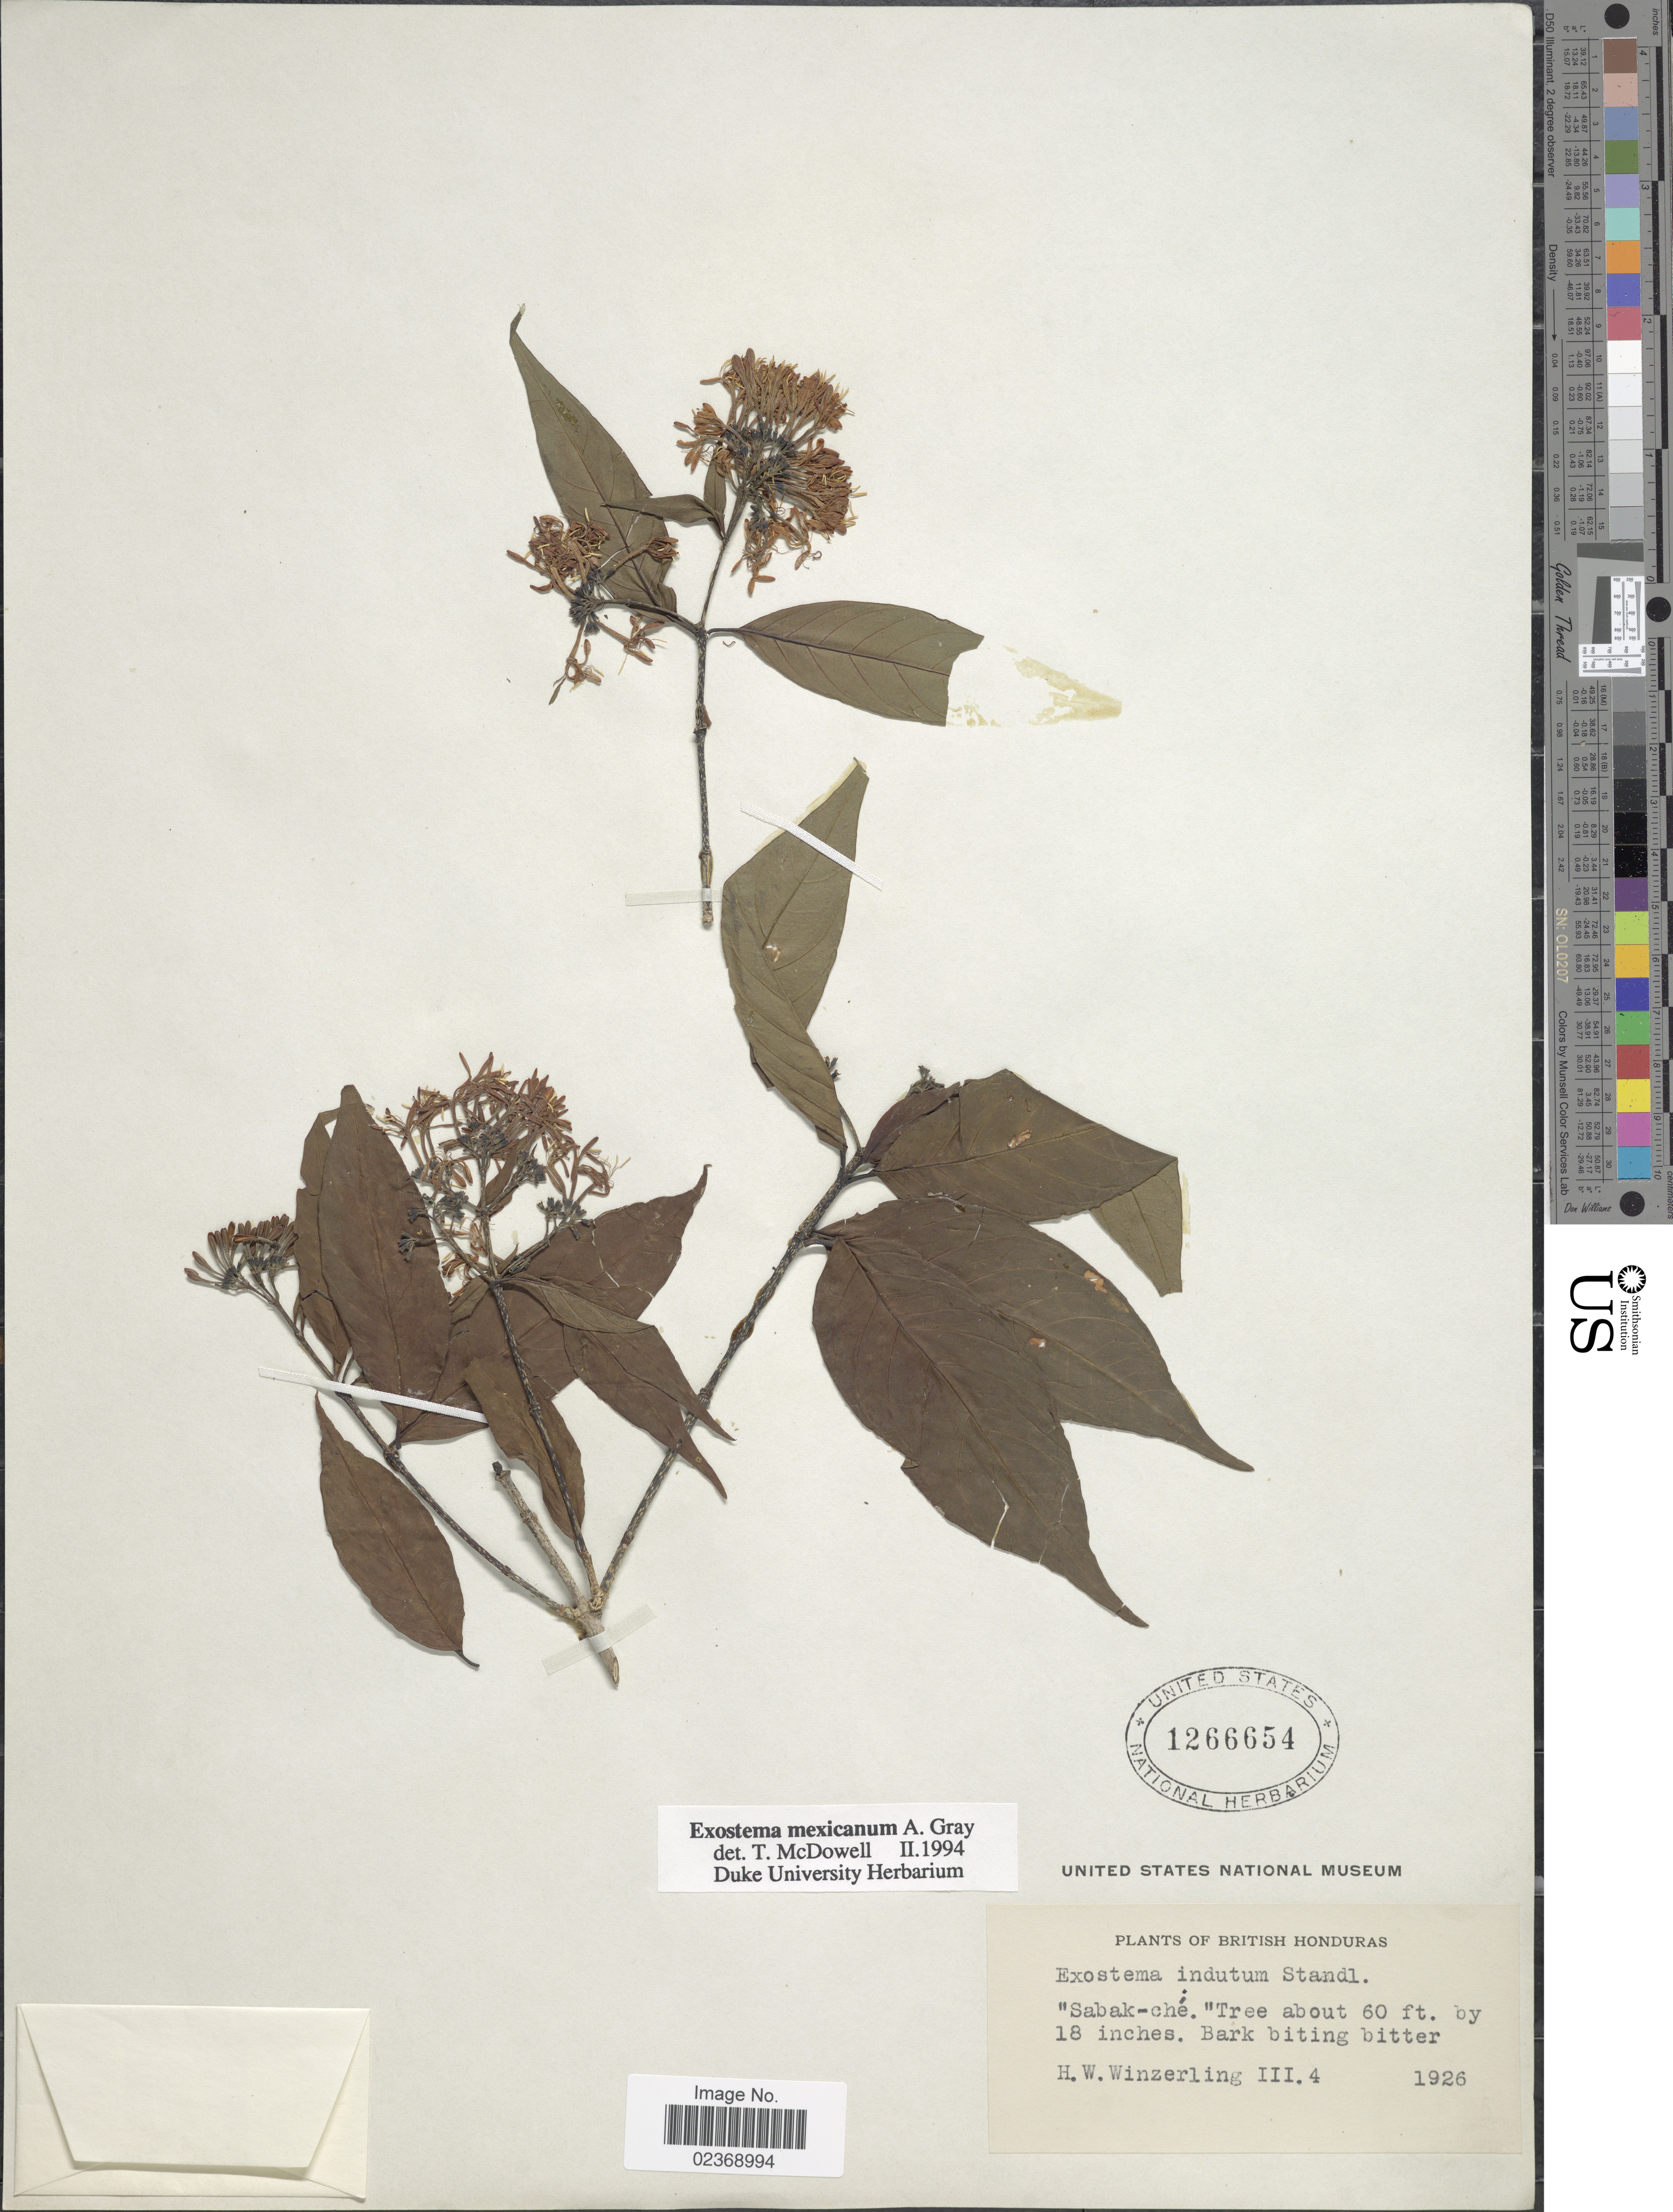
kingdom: Plantae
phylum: Tracheophyta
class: Magnoliopsida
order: Gentianales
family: Rubiaceae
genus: Exostema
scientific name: Exostema mexicanum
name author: A. Gray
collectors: H. Winzerling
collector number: III. 4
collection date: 1926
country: Belize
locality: British Honduras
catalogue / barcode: US 1266654